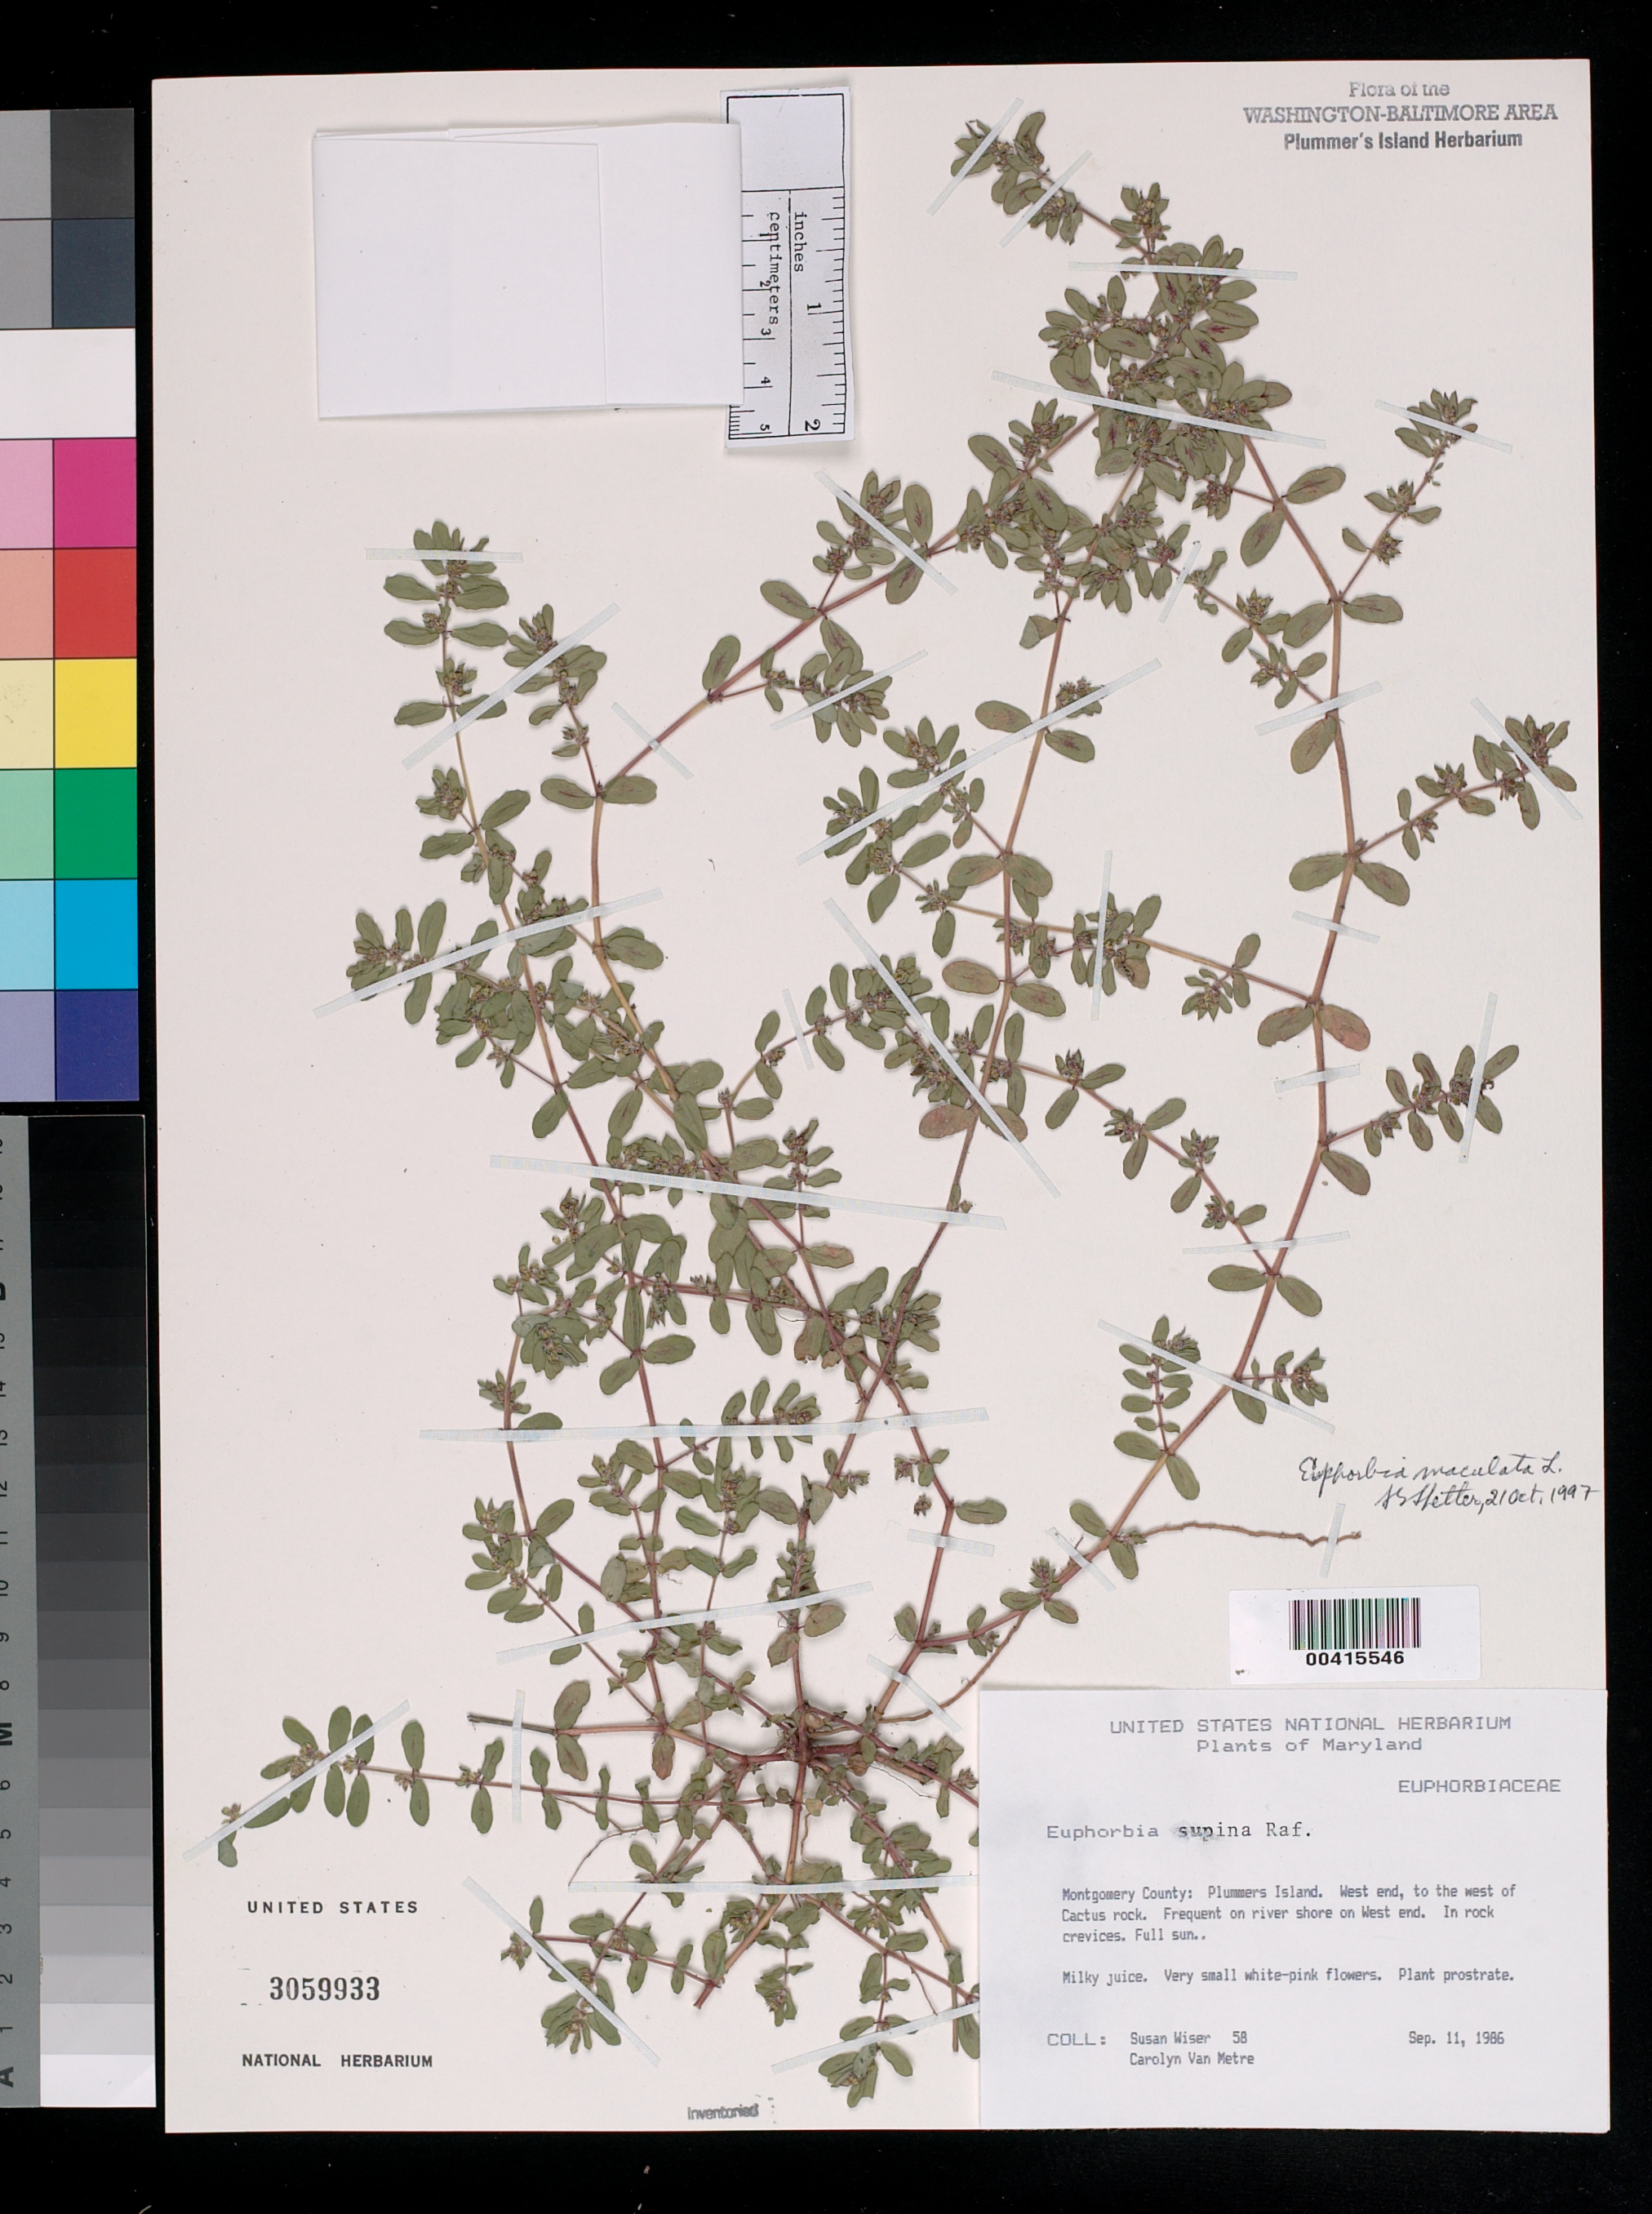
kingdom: Plantae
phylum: Tracheophyta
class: Magnoliopsida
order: Malpighiales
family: Euphorbiaceae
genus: Euphorbia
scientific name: Euphorbia maculata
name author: L.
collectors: S. Wiser & C. Van metre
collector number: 58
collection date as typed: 11 Sep 1986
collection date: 1986-09-11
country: United States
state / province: Maryland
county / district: Montgomery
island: Plummers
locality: Plummer's Island; west end, to the west of Cactus Rock. Frequent on river shore on west end. Plummers Island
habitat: In rock crevices. Full sun.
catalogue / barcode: US 3059933